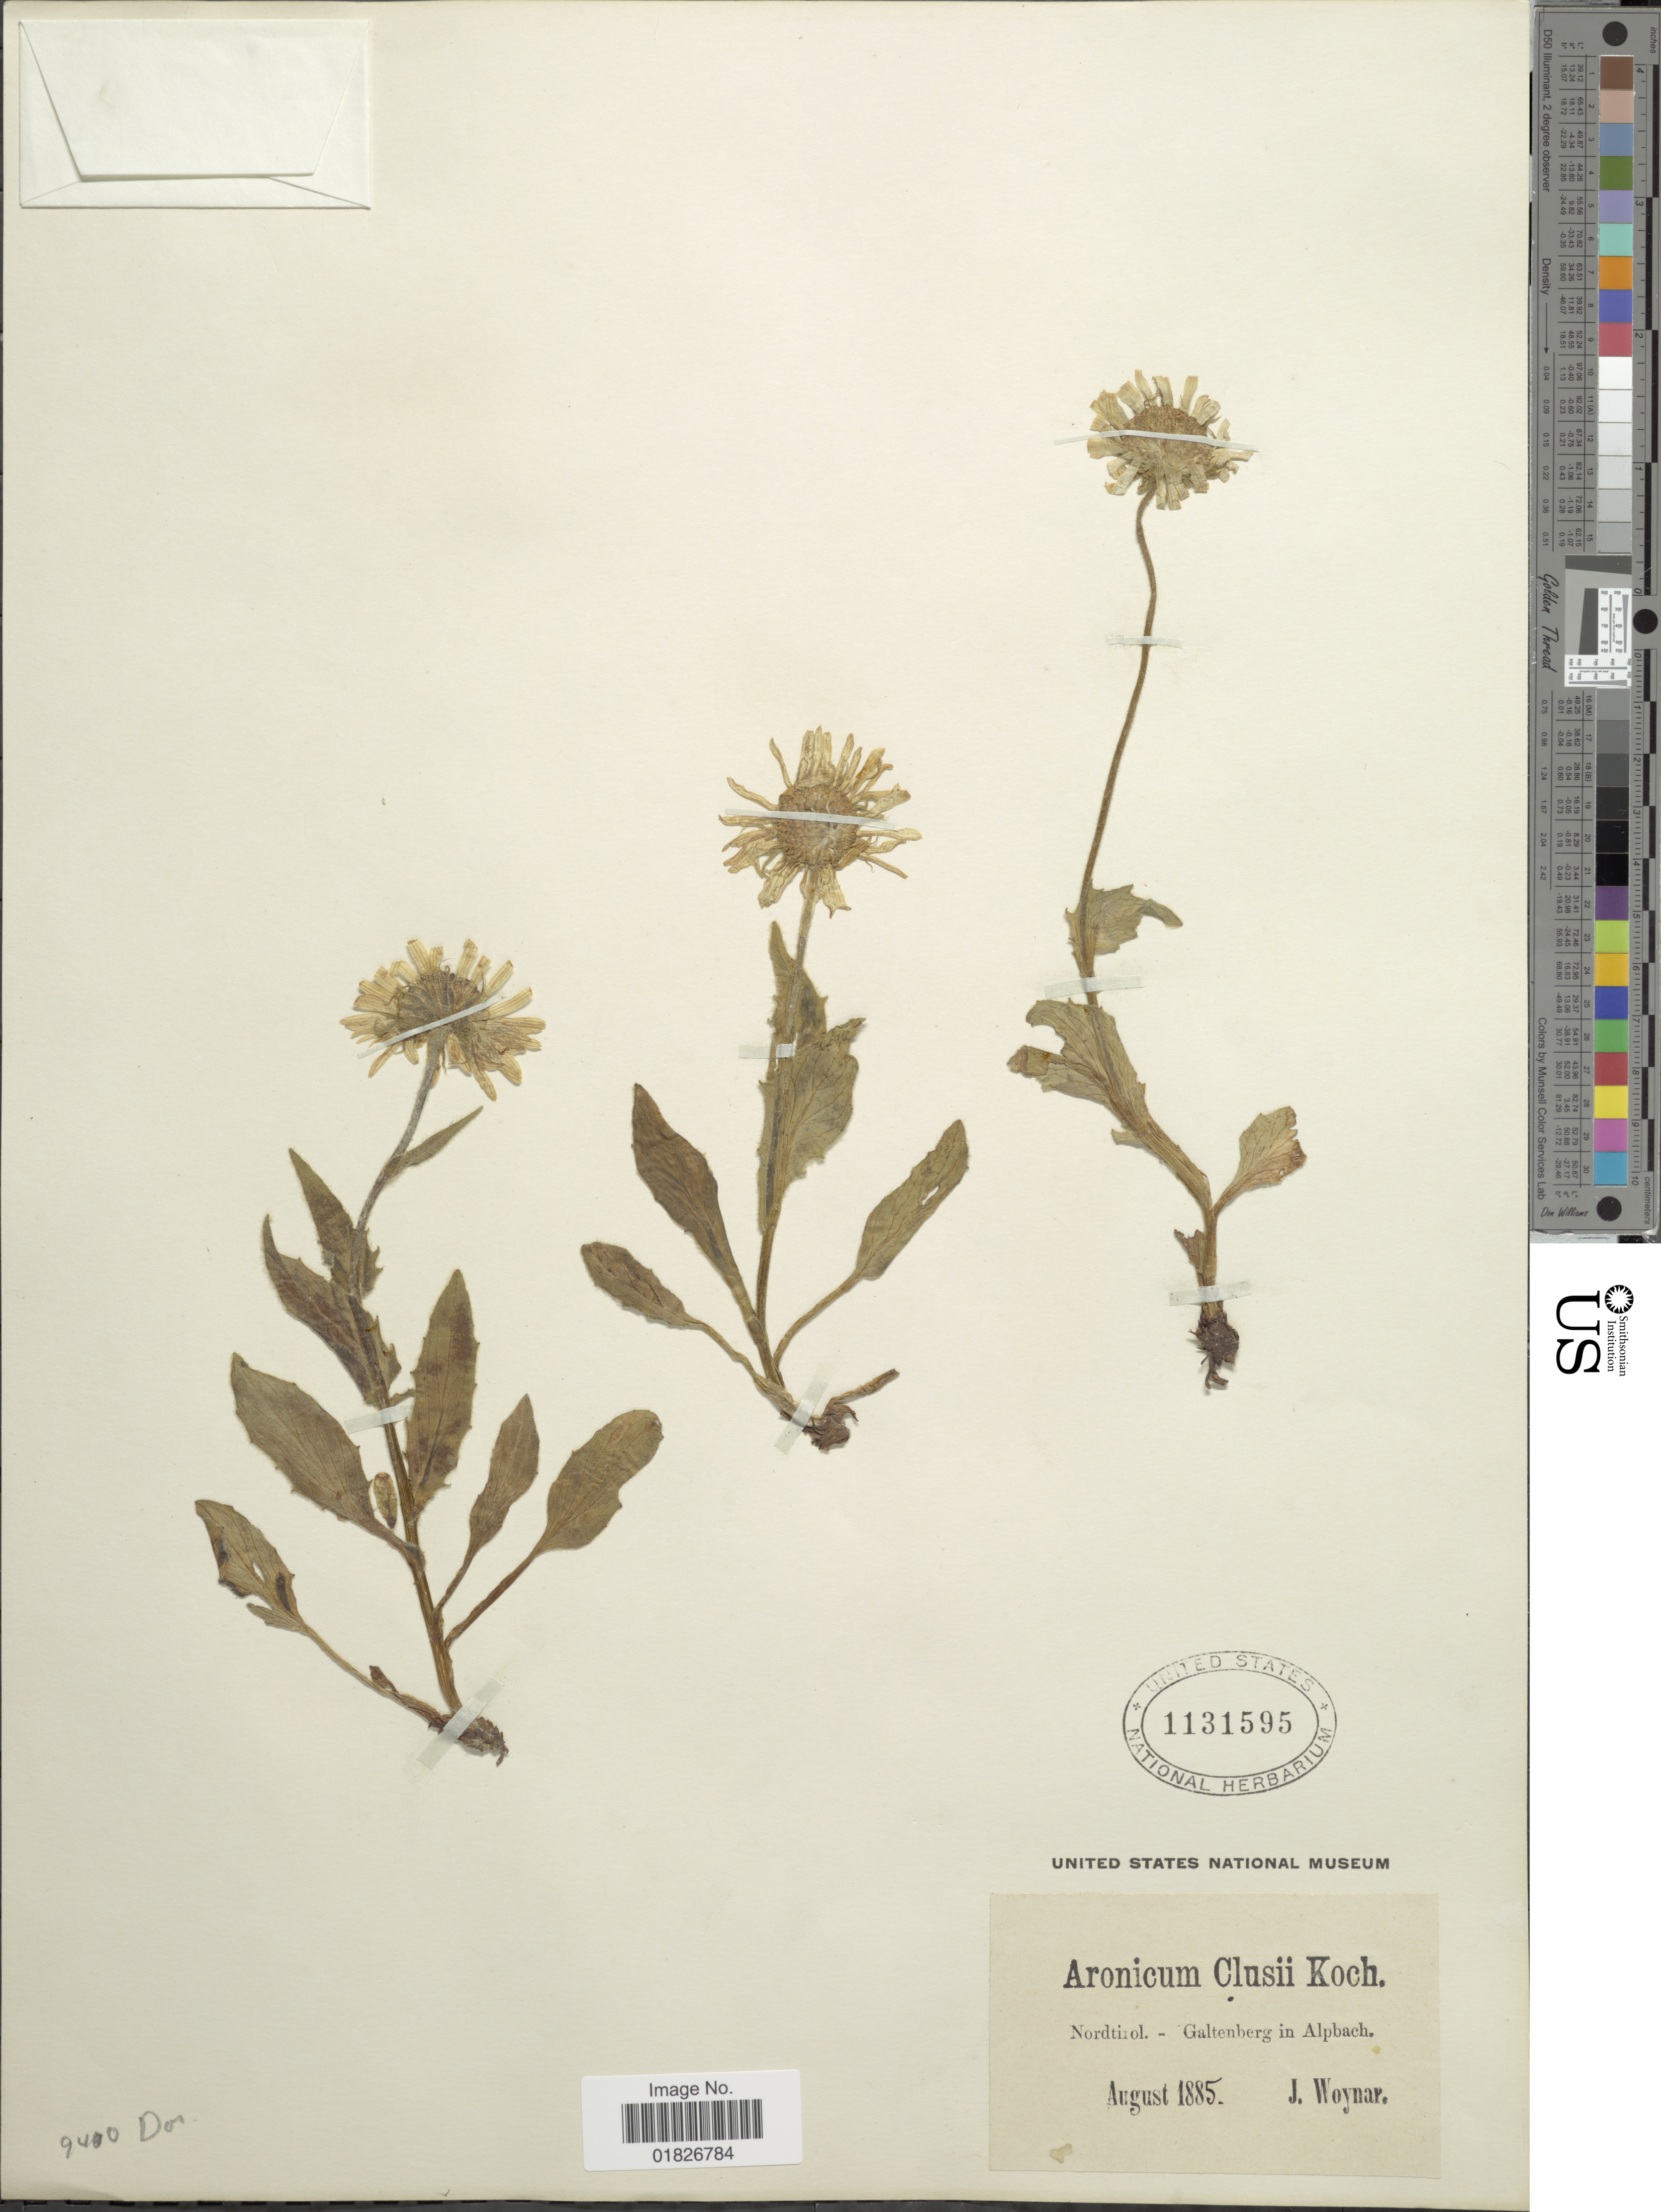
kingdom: Plantae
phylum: Tracheophyta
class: Magnoliopsida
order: Asterales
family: Asteraceae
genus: Doronicum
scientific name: Doronicum clusii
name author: (All.) Tausch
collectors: J. Woynar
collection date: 1885-08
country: Austria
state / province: Tirol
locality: Nordtirol, Galtenberg in Alpbach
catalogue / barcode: US 1131595